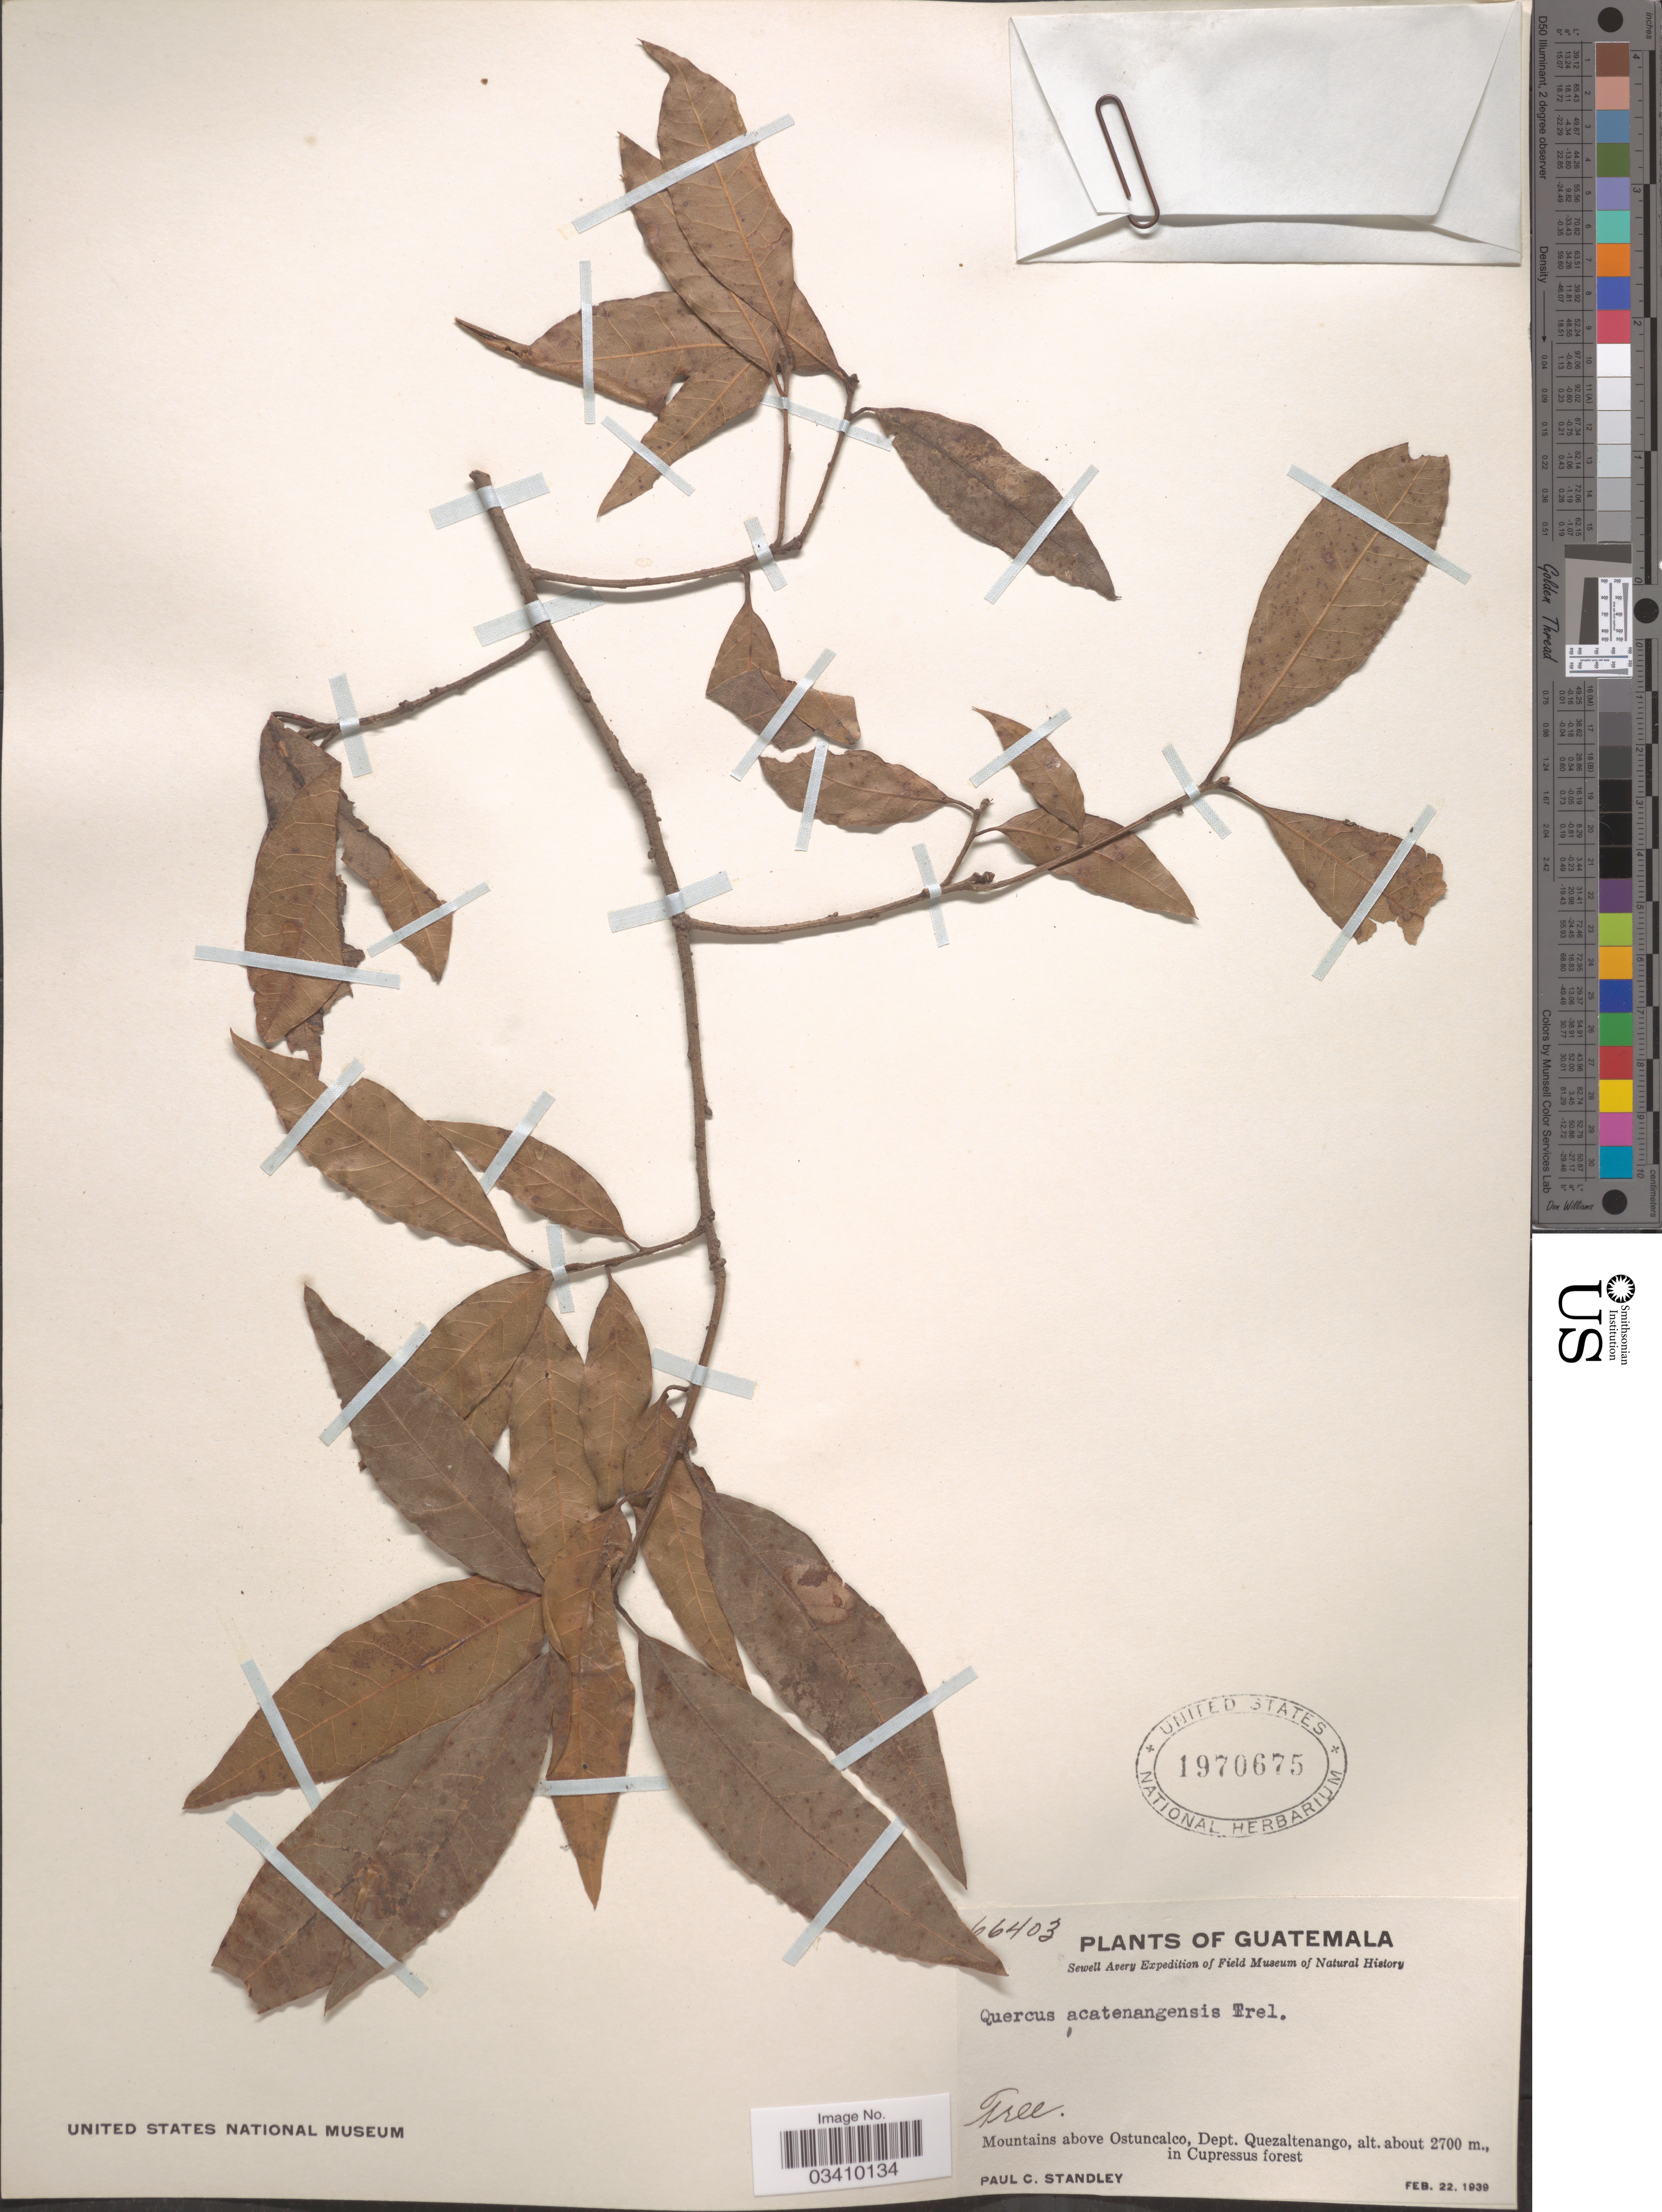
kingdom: Plantae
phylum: Tracheophyta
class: Magnoliopsida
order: Fagales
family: Fagaceae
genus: Quercus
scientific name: Quercus acatenangensis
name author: Trel.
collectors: P. C. Standley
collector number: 66403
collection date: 1939-02-22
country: Guatemala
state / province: Quetzaltenango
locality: Mountains above Ostuncalco, Dept. Quezaltenango, in Cupressus forest.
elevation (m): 2700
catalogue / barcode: US 1970675